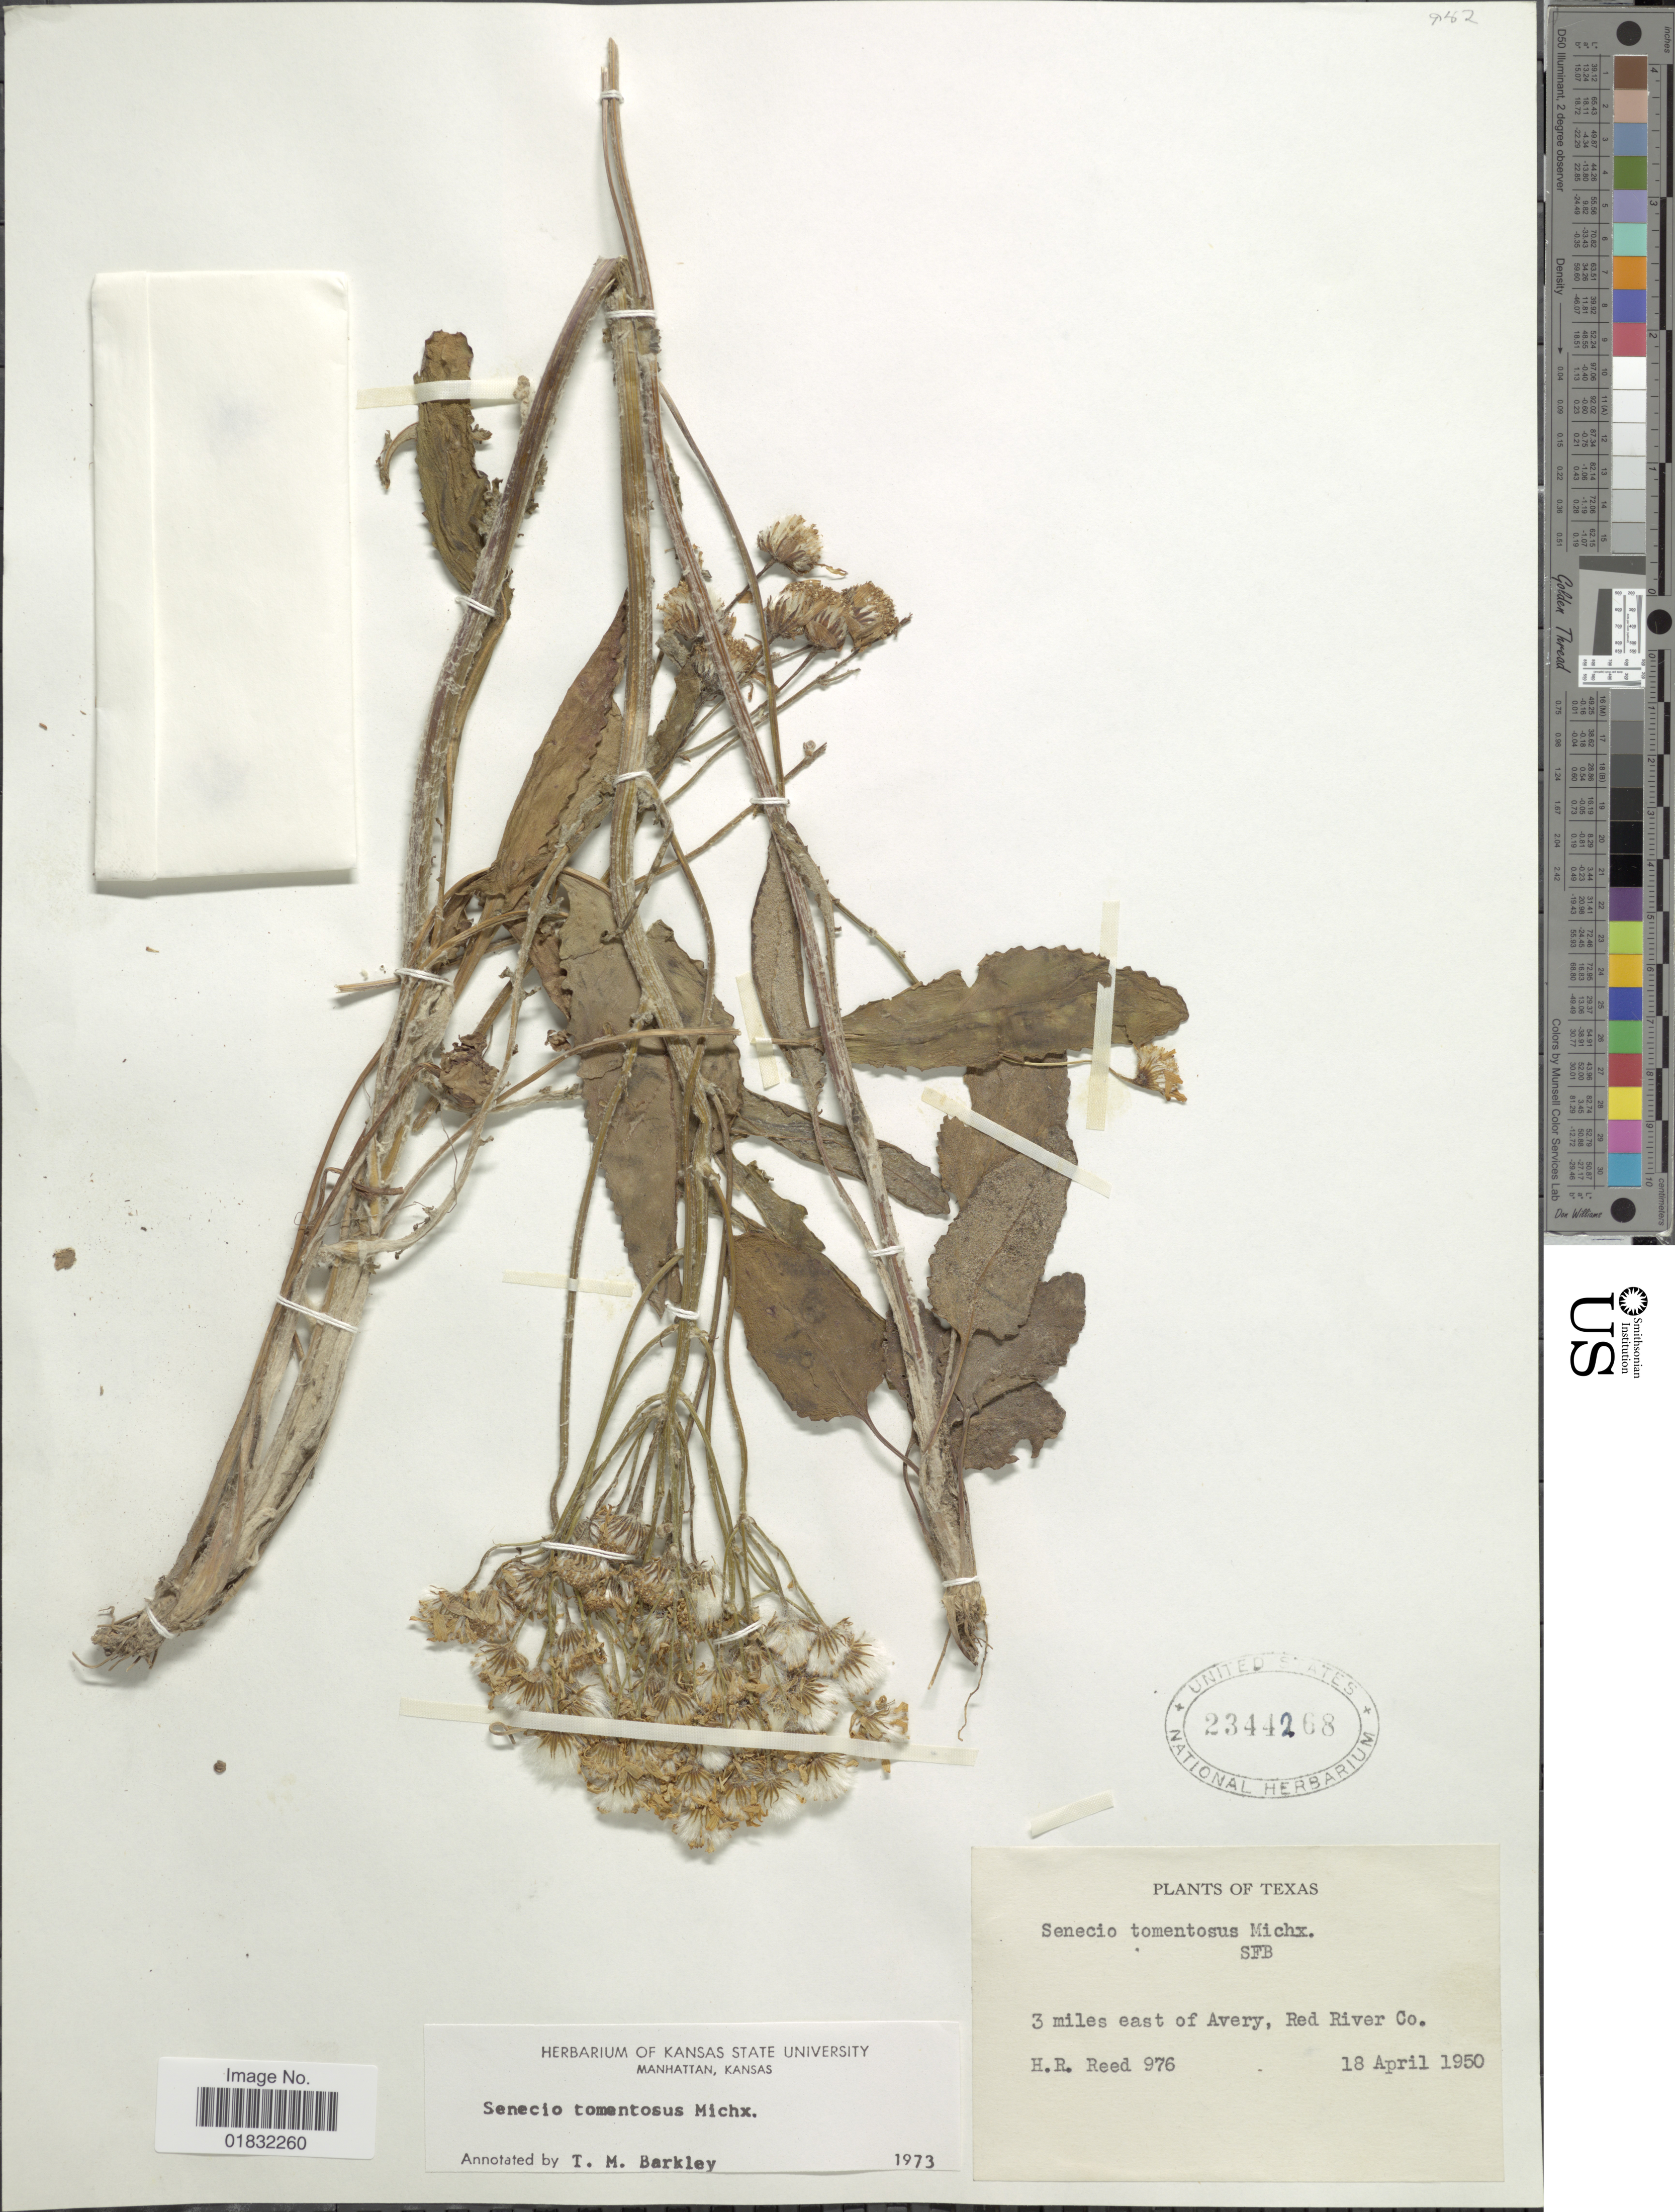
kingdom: Plantae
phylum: Tracheophyta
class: Magnoliopsida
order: Asterales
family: Asteraceae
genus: Packera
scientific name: Packera dubia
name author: (Spreng.) Trock & Mabb.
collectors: H. Reed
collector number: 976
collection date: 1950-04-18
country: United States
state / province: Texas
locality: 3 miles east of Avery, Red River Co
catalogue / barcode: US 2344268